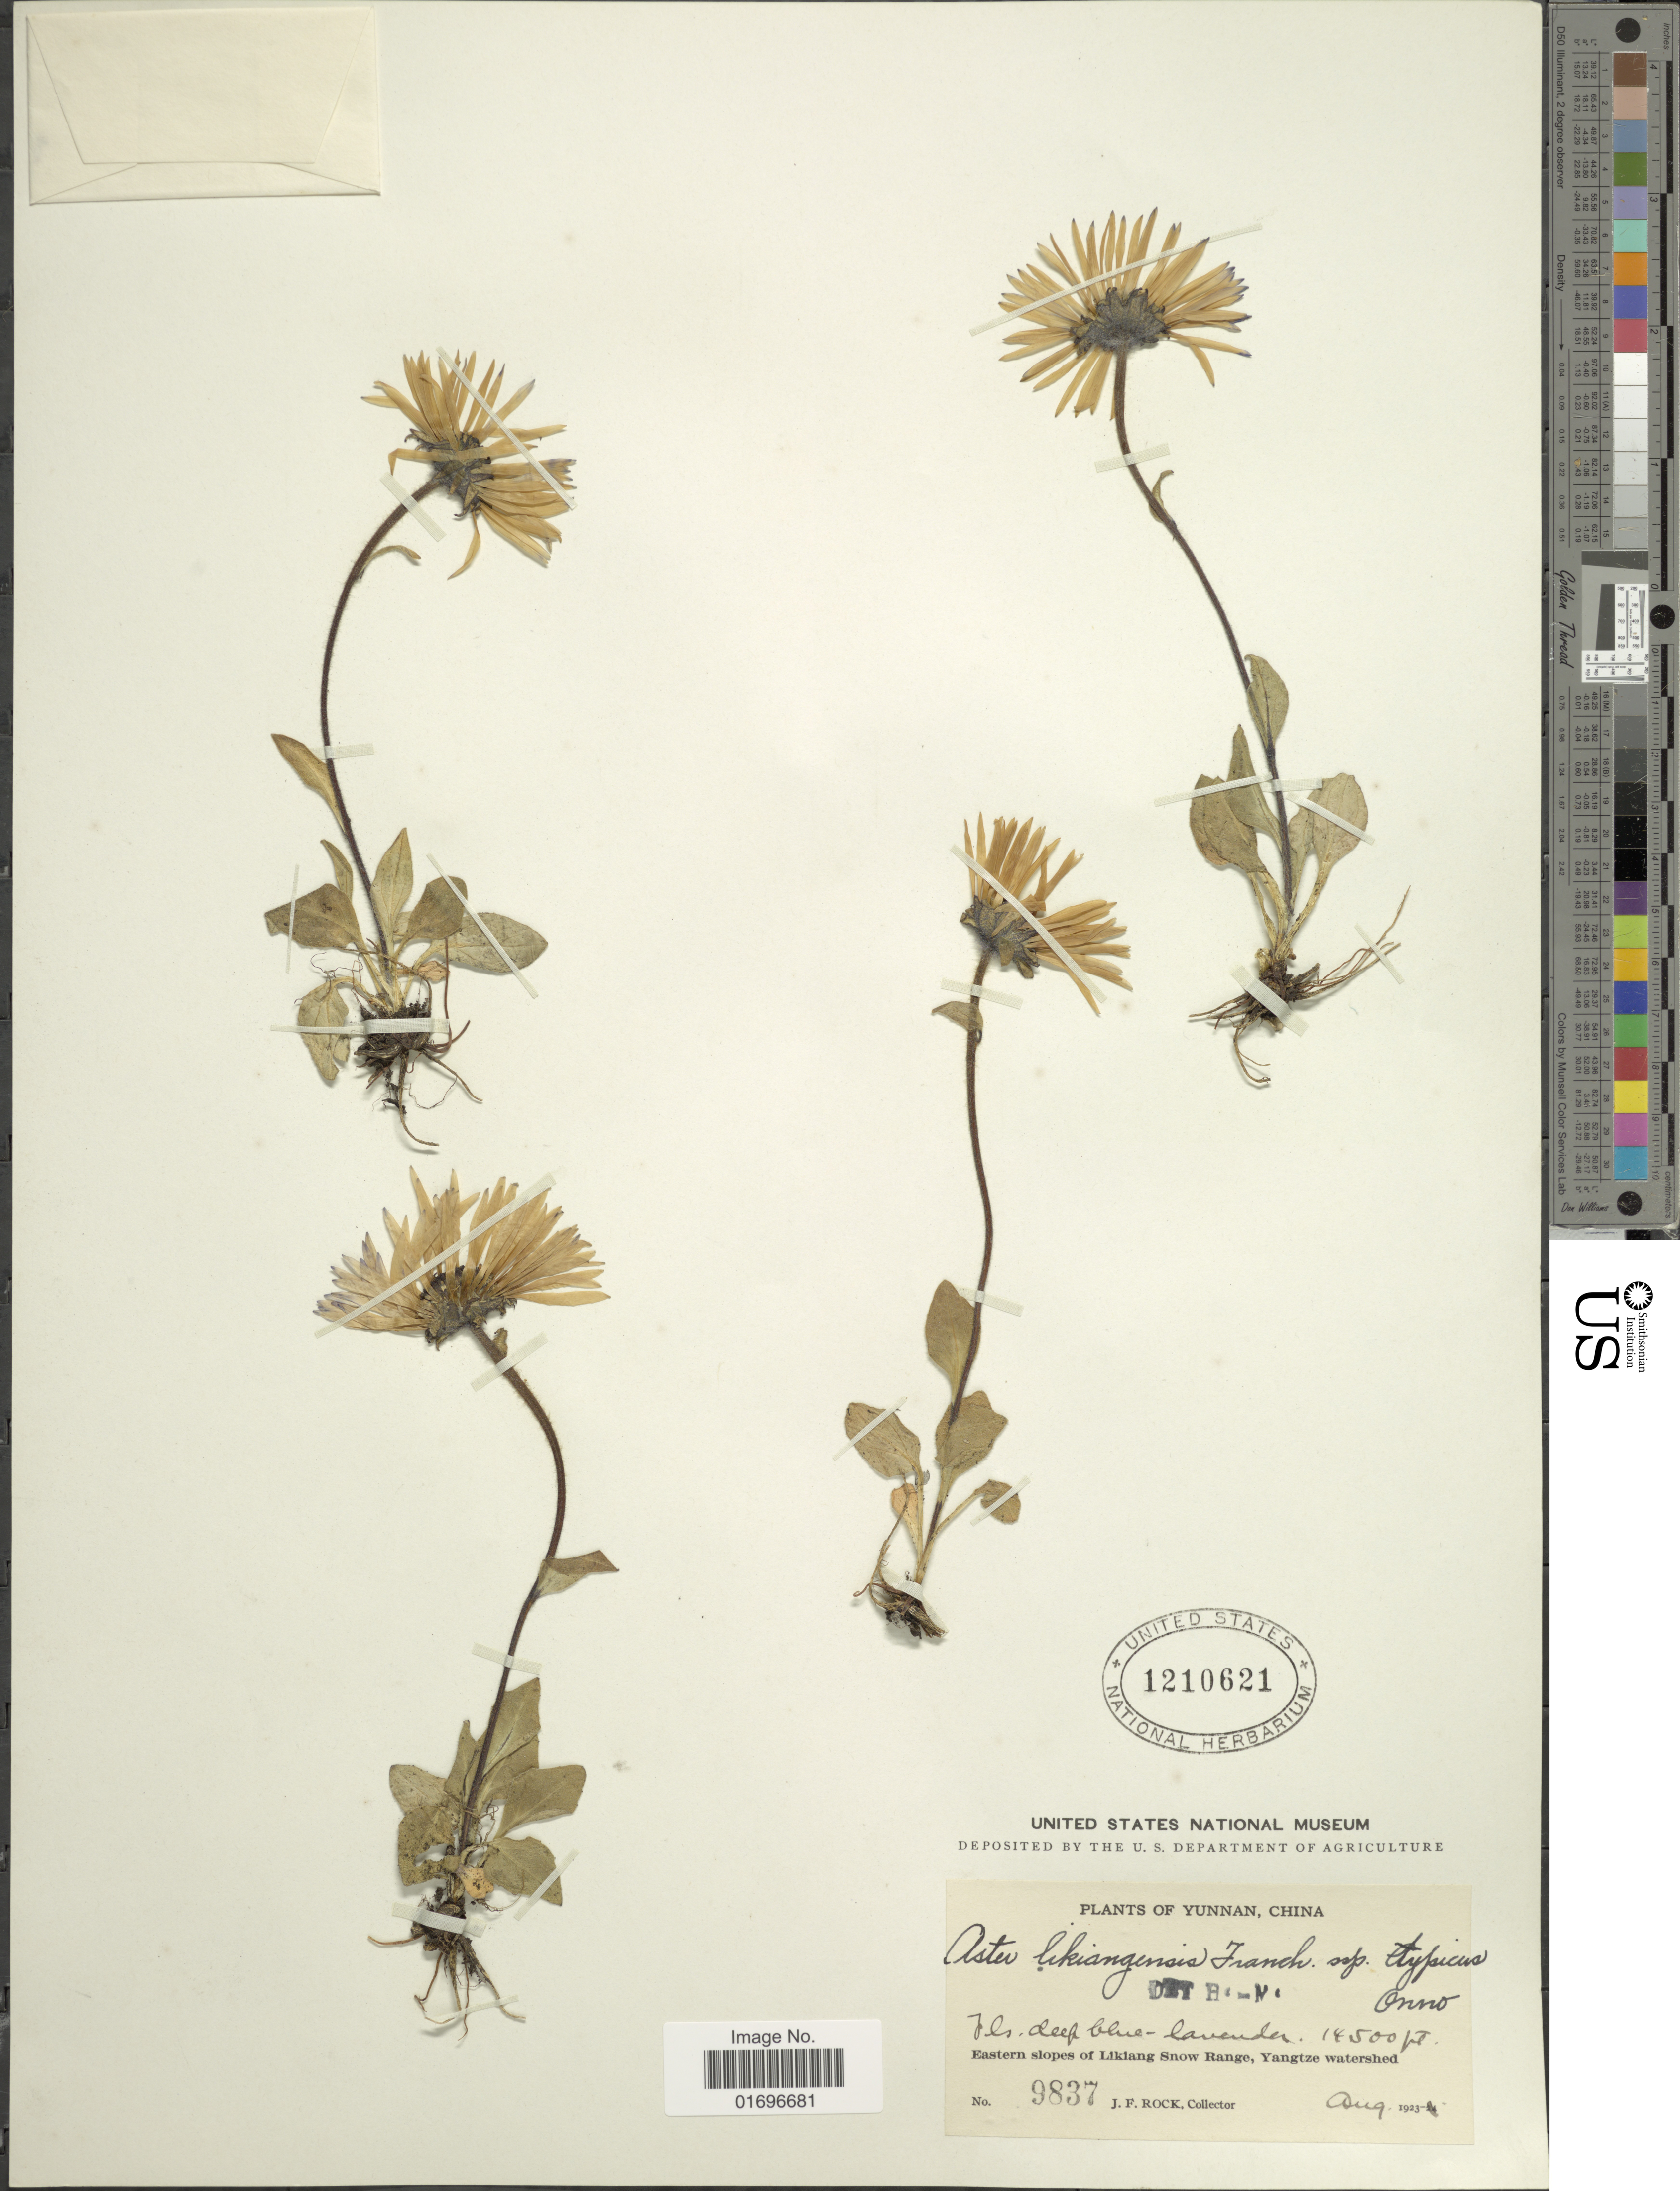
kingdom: Plantae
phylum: Tracheophyta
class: Magnoliopsida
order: Asterales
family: Asteraceae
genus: Aster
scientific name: Aster likiangensis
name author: Franch.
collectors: J. Rock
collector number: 9837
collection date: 1923-08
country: China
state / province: Yunnan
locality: Yunnan, China. Eastern slopes of Likiang Snow Range, Yangtze watershed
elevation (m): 4420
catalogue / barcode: US 1210621